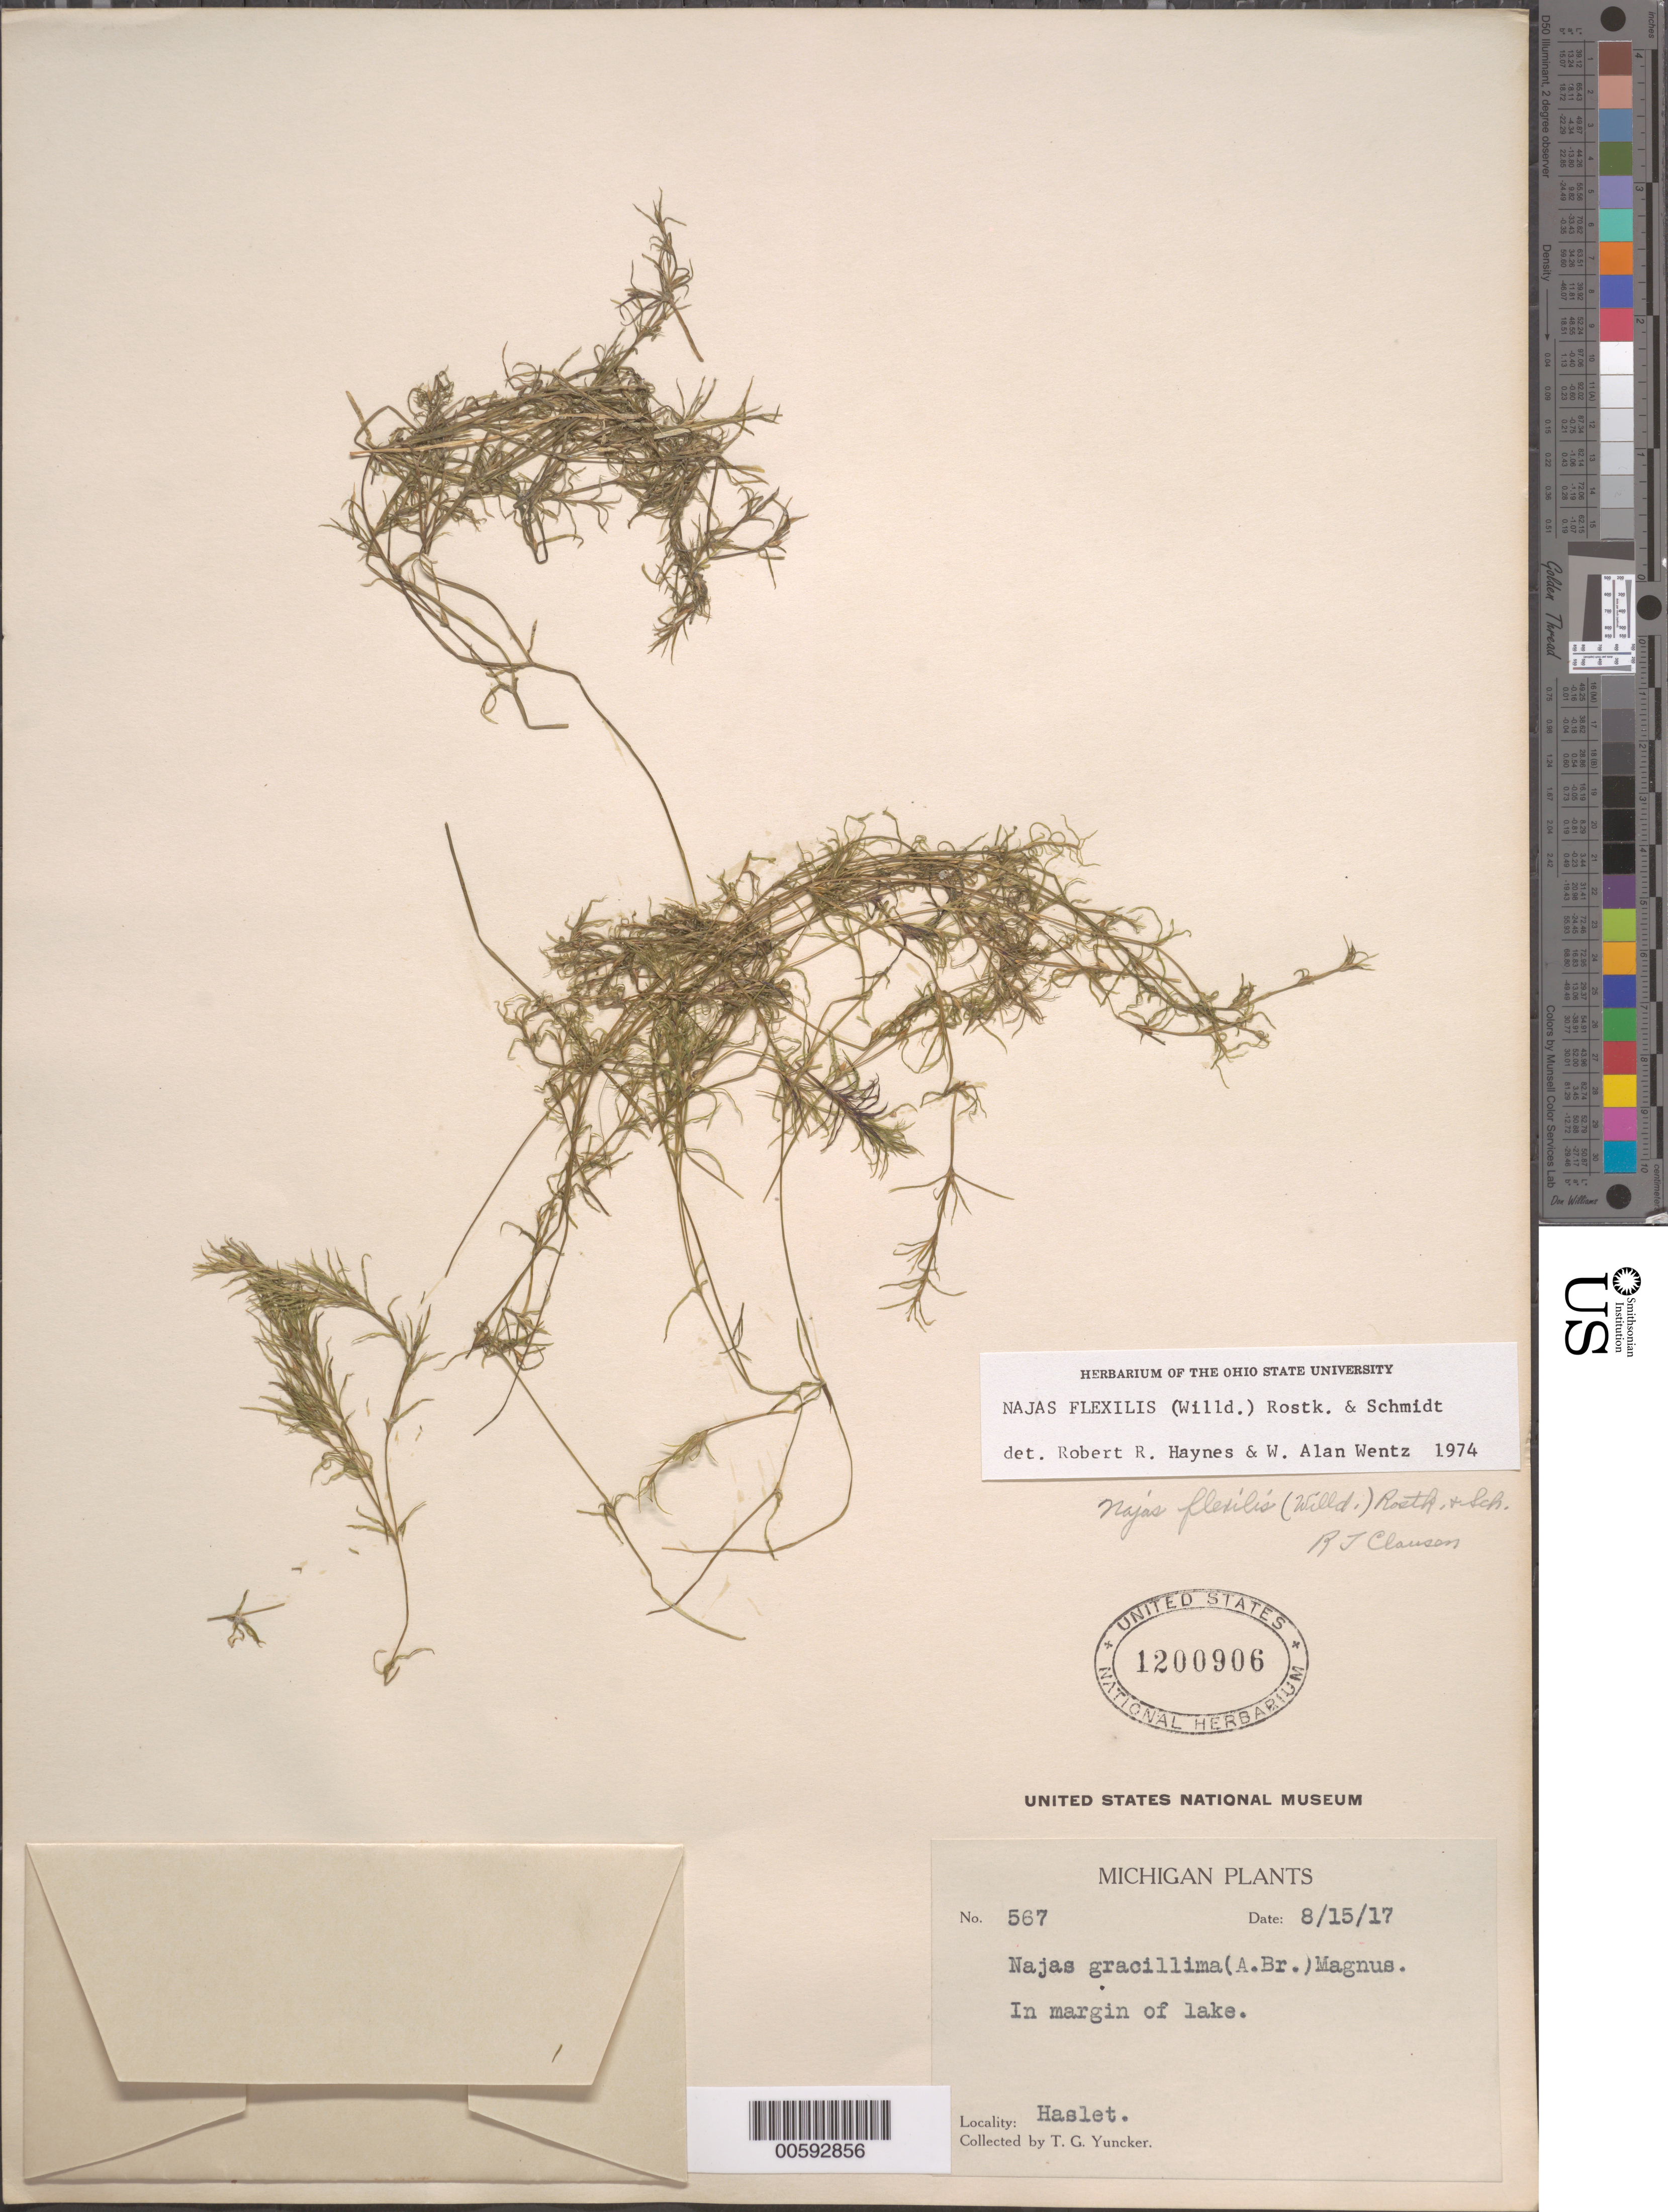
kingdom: Plantae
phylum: Tracheophyta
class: Liliopsida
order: Alismatales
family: Hydrocharitaceae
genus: Najas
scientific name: Najas flexilis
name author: (Willd.) Rostk. & Schmidt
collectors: T. G. Yuncker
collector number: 567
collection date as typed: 15 Aug 1917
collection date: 1917-08-15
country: United States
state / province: Michigan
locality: Haslet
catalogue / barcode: US 1200906